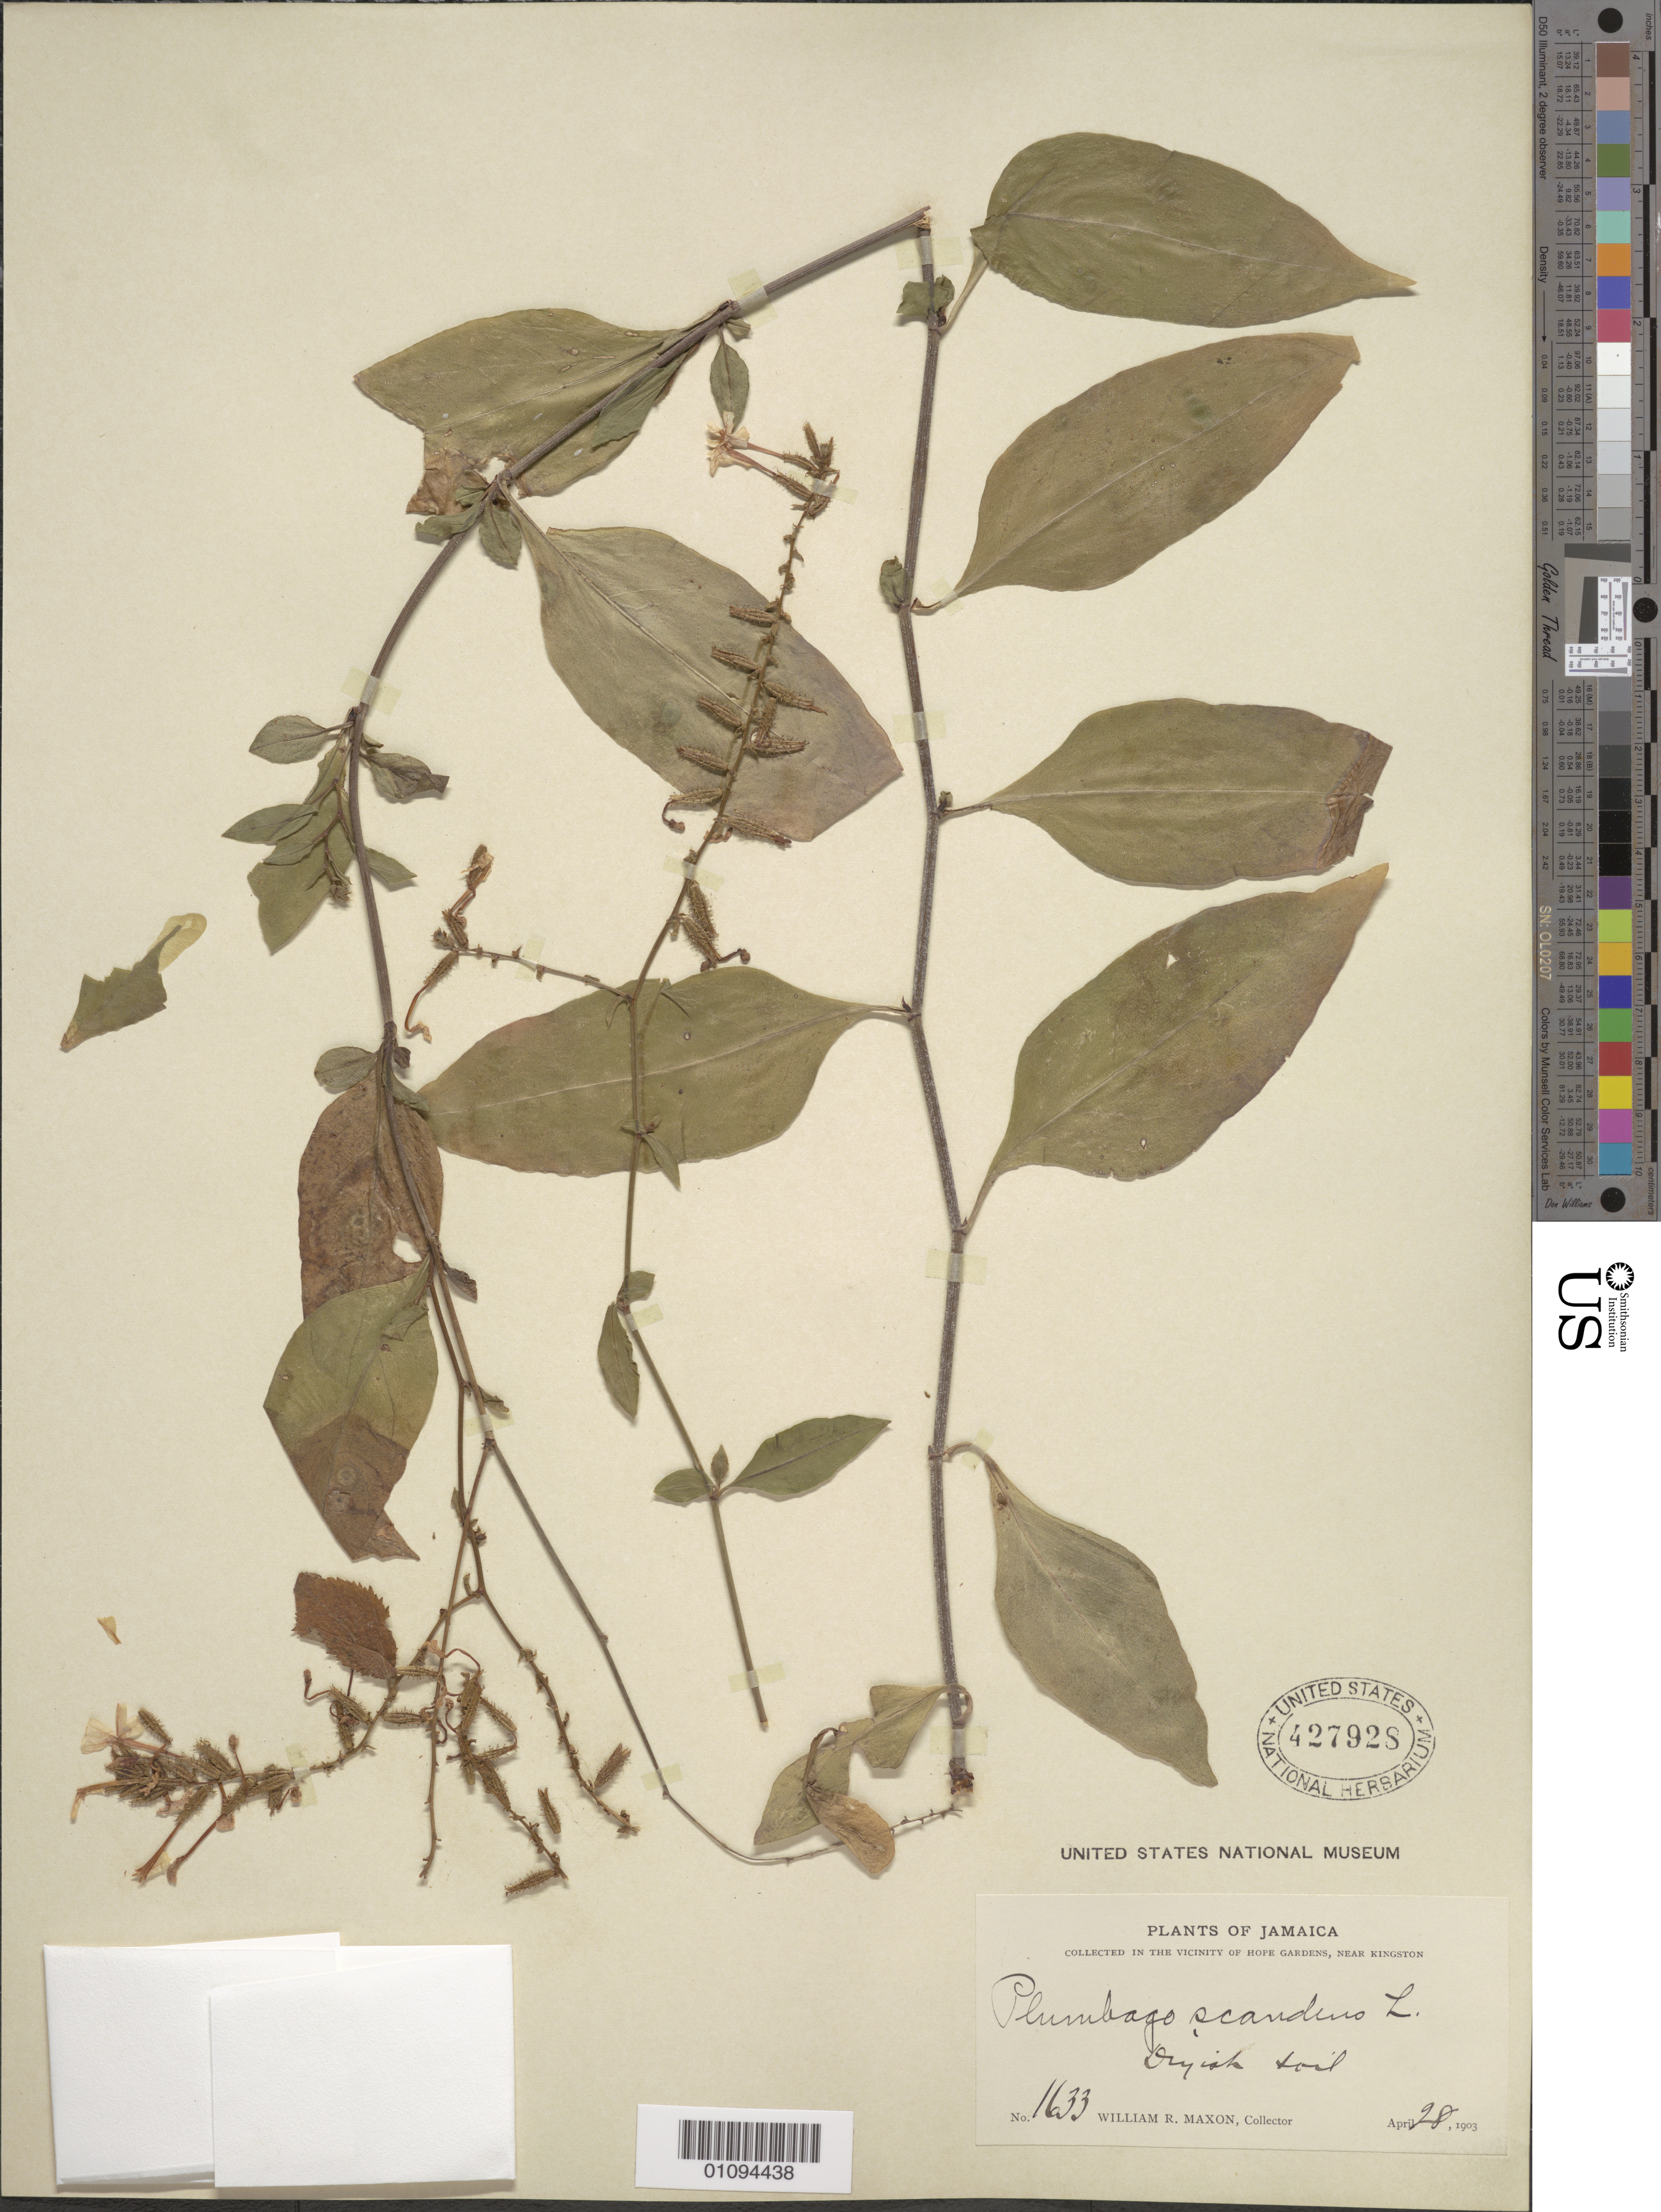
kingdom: Plantae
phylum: Tracheophyta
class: Magnoliopsida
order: Caryophyllales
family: Plumbaginaceae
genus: Plumbago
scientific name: Plumbago scandens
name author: L.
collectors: W. R. Maxon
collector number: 1633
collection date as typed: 28 Apr 1903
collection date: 1903-04-28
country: Jamaica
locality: Vicinity of Hope Gardens, near Kingston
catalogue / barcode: US 427928